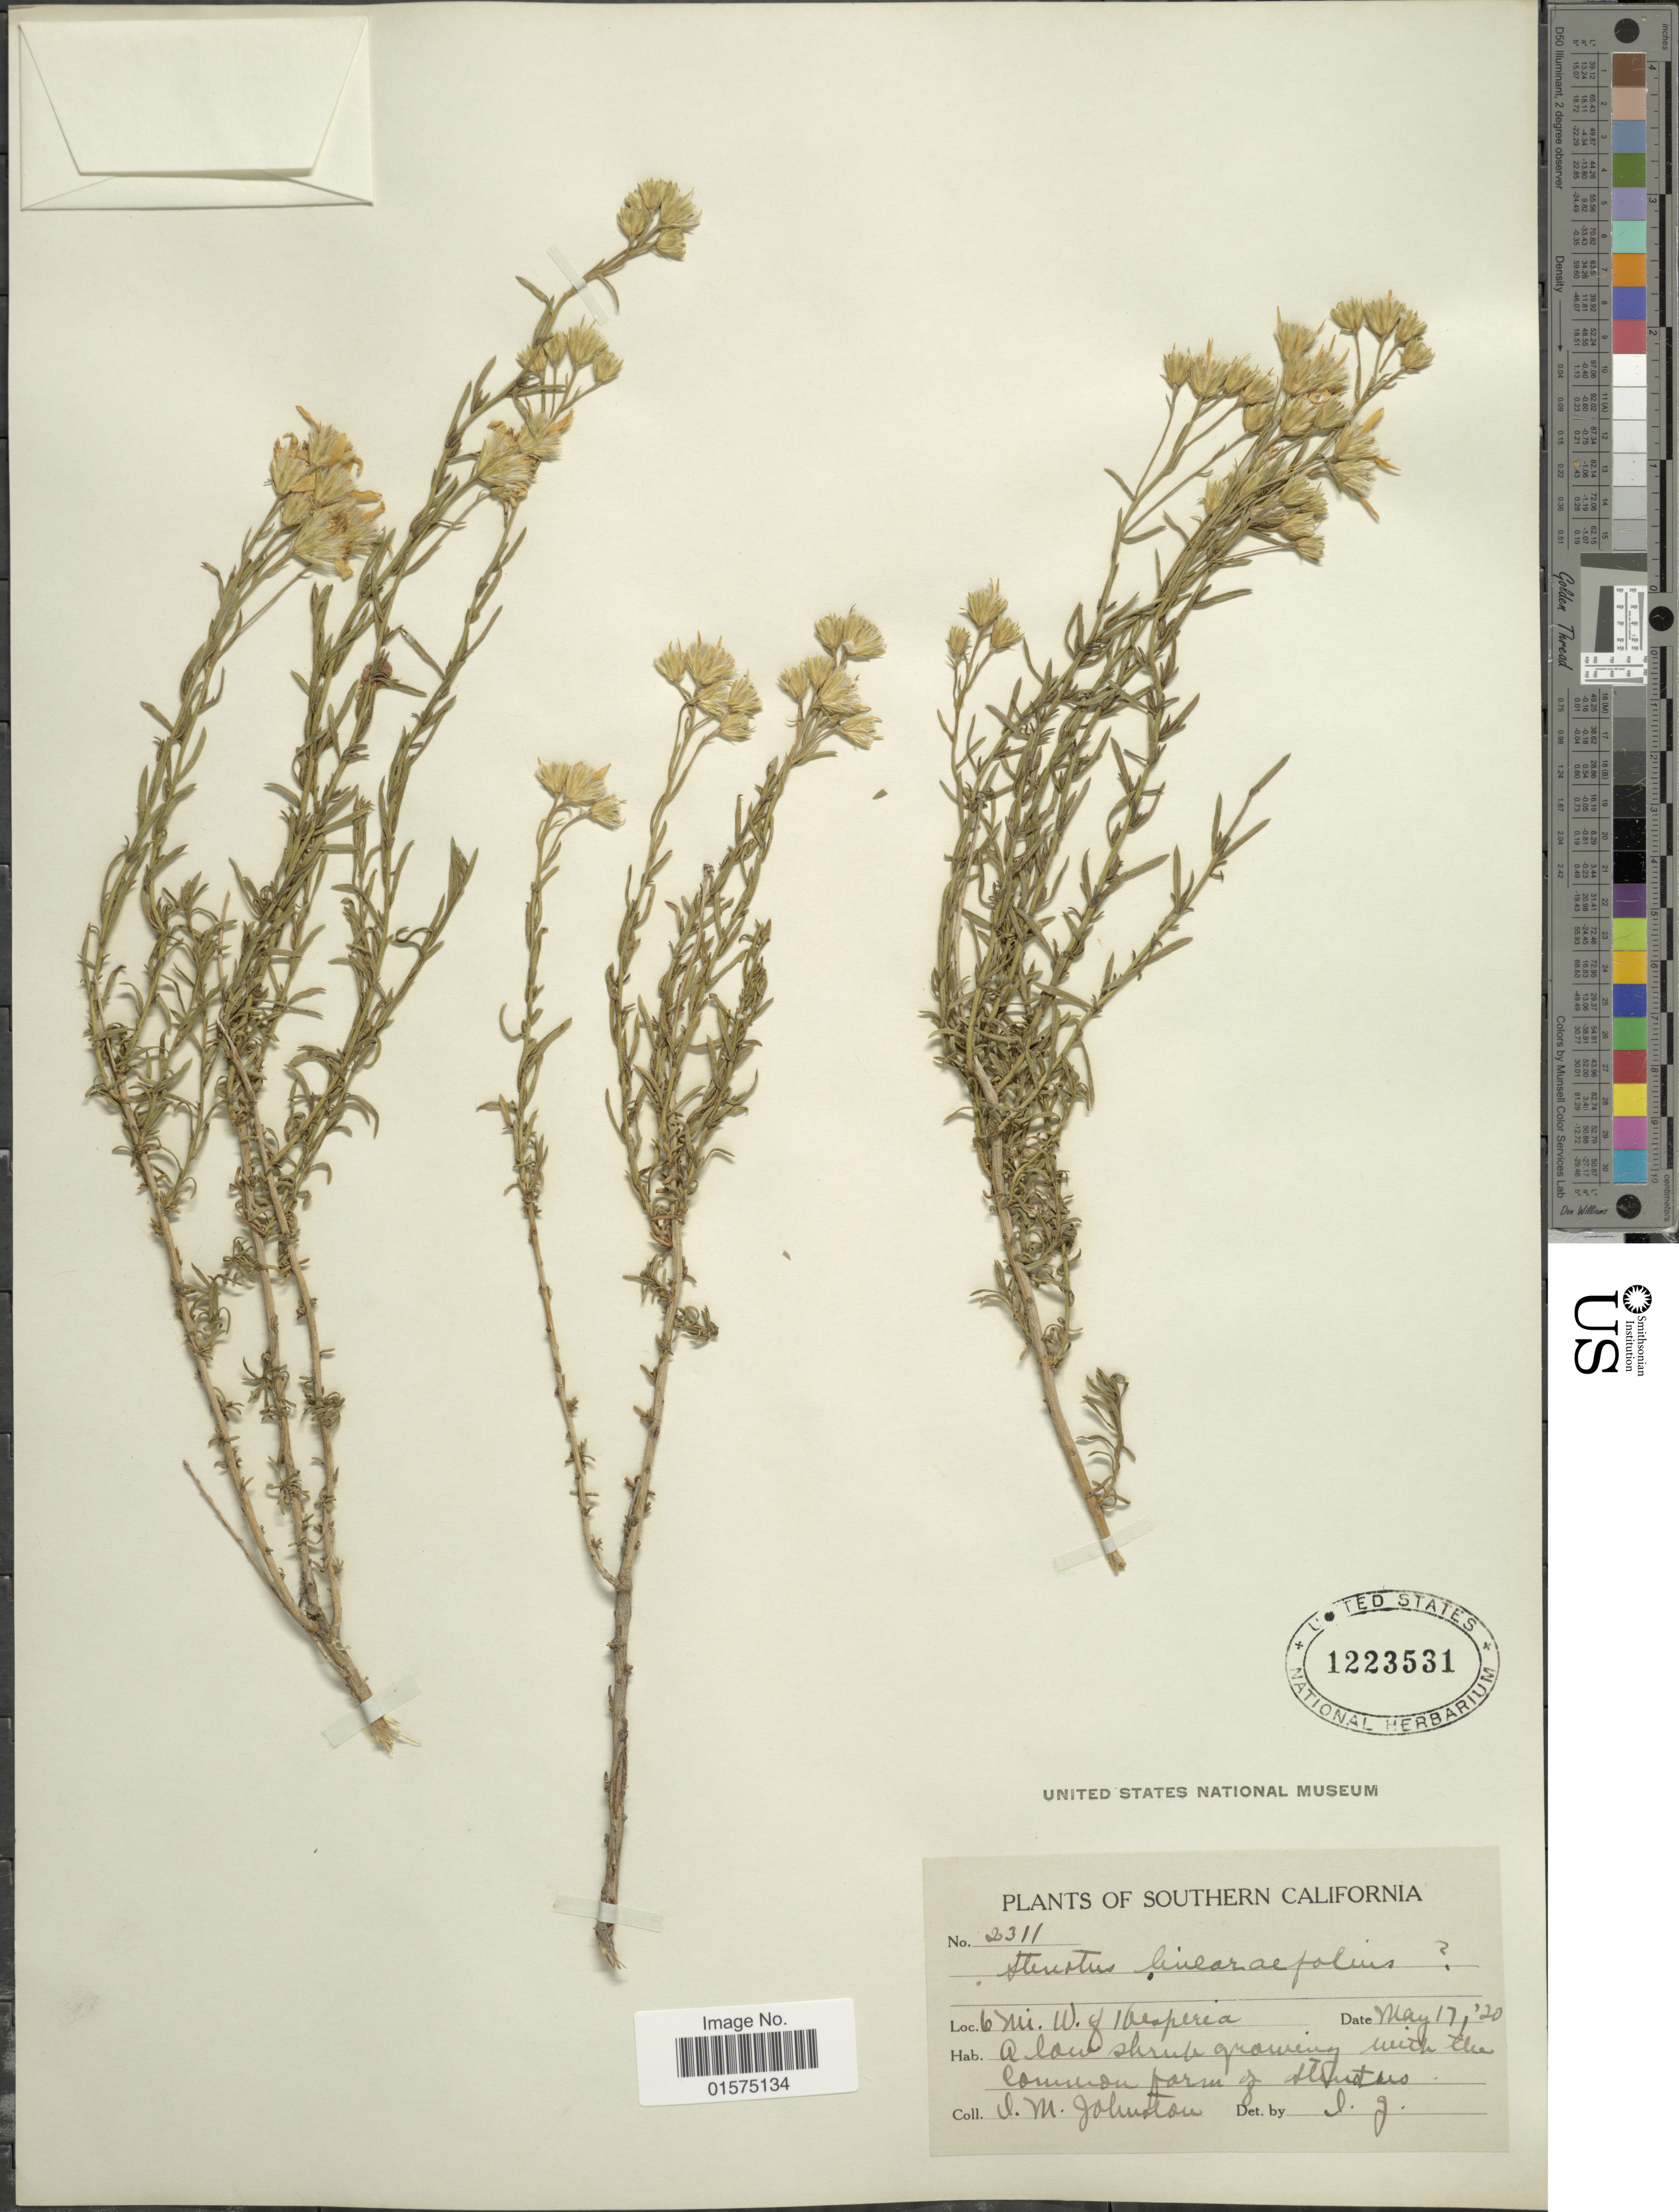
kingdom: Plantae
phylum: Tracheophyta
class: Magnoliopsida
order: Asterales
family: Asteraceae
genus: Ericameria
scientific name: Ericameria linearifolia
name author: (DC.) Urbatsch & Wussow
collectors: J. Johnston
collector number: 2311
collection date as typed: Transcribed d/m/y: 17/5/20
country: United States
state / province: California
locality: Southern California. 6 mi. W. of Hesperia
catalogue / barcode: US 1223531